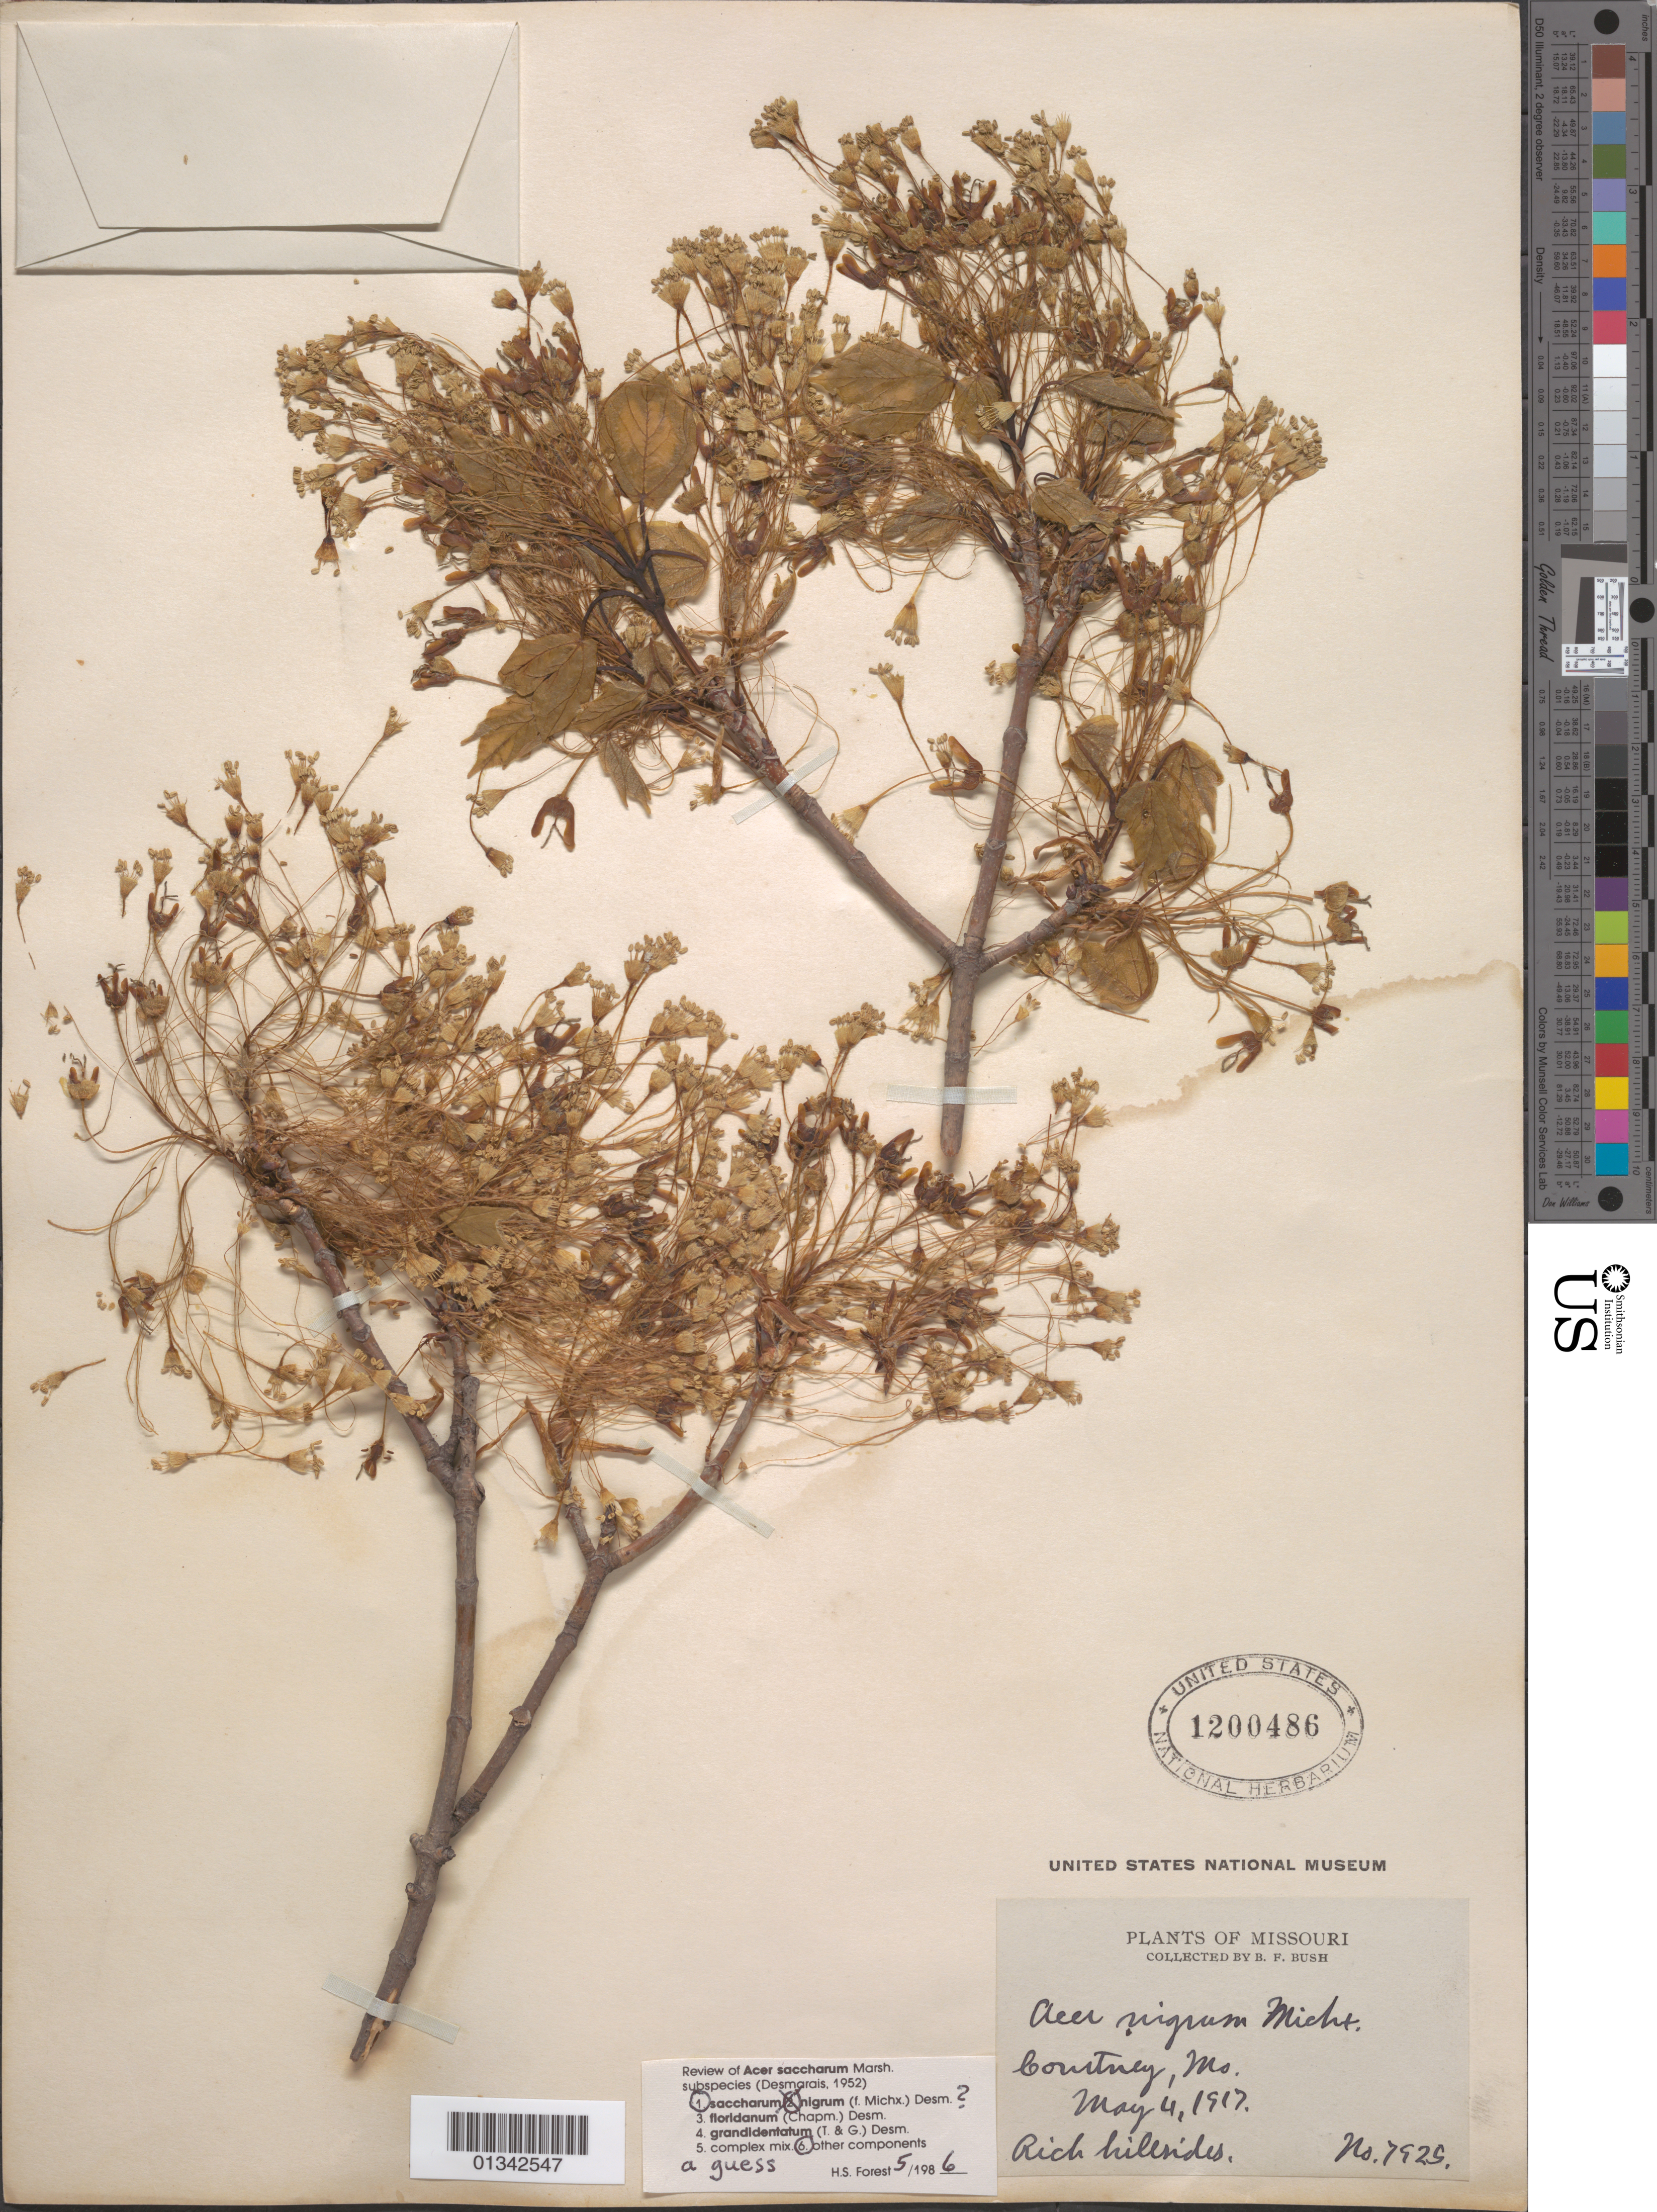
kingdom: Plantae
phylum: Tracheophyta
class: Magnoliopsida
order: Sapindales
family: Sapindaceae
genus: Acer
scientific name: Acer saccharum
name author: Marshall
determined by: Forest, H. S.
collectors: B. F. Bush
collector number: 7925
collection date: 1917-05-04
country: United States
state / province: Missouri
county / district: Jackson County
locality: Courtney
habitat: Rich hillsides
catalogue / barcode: US 1200486